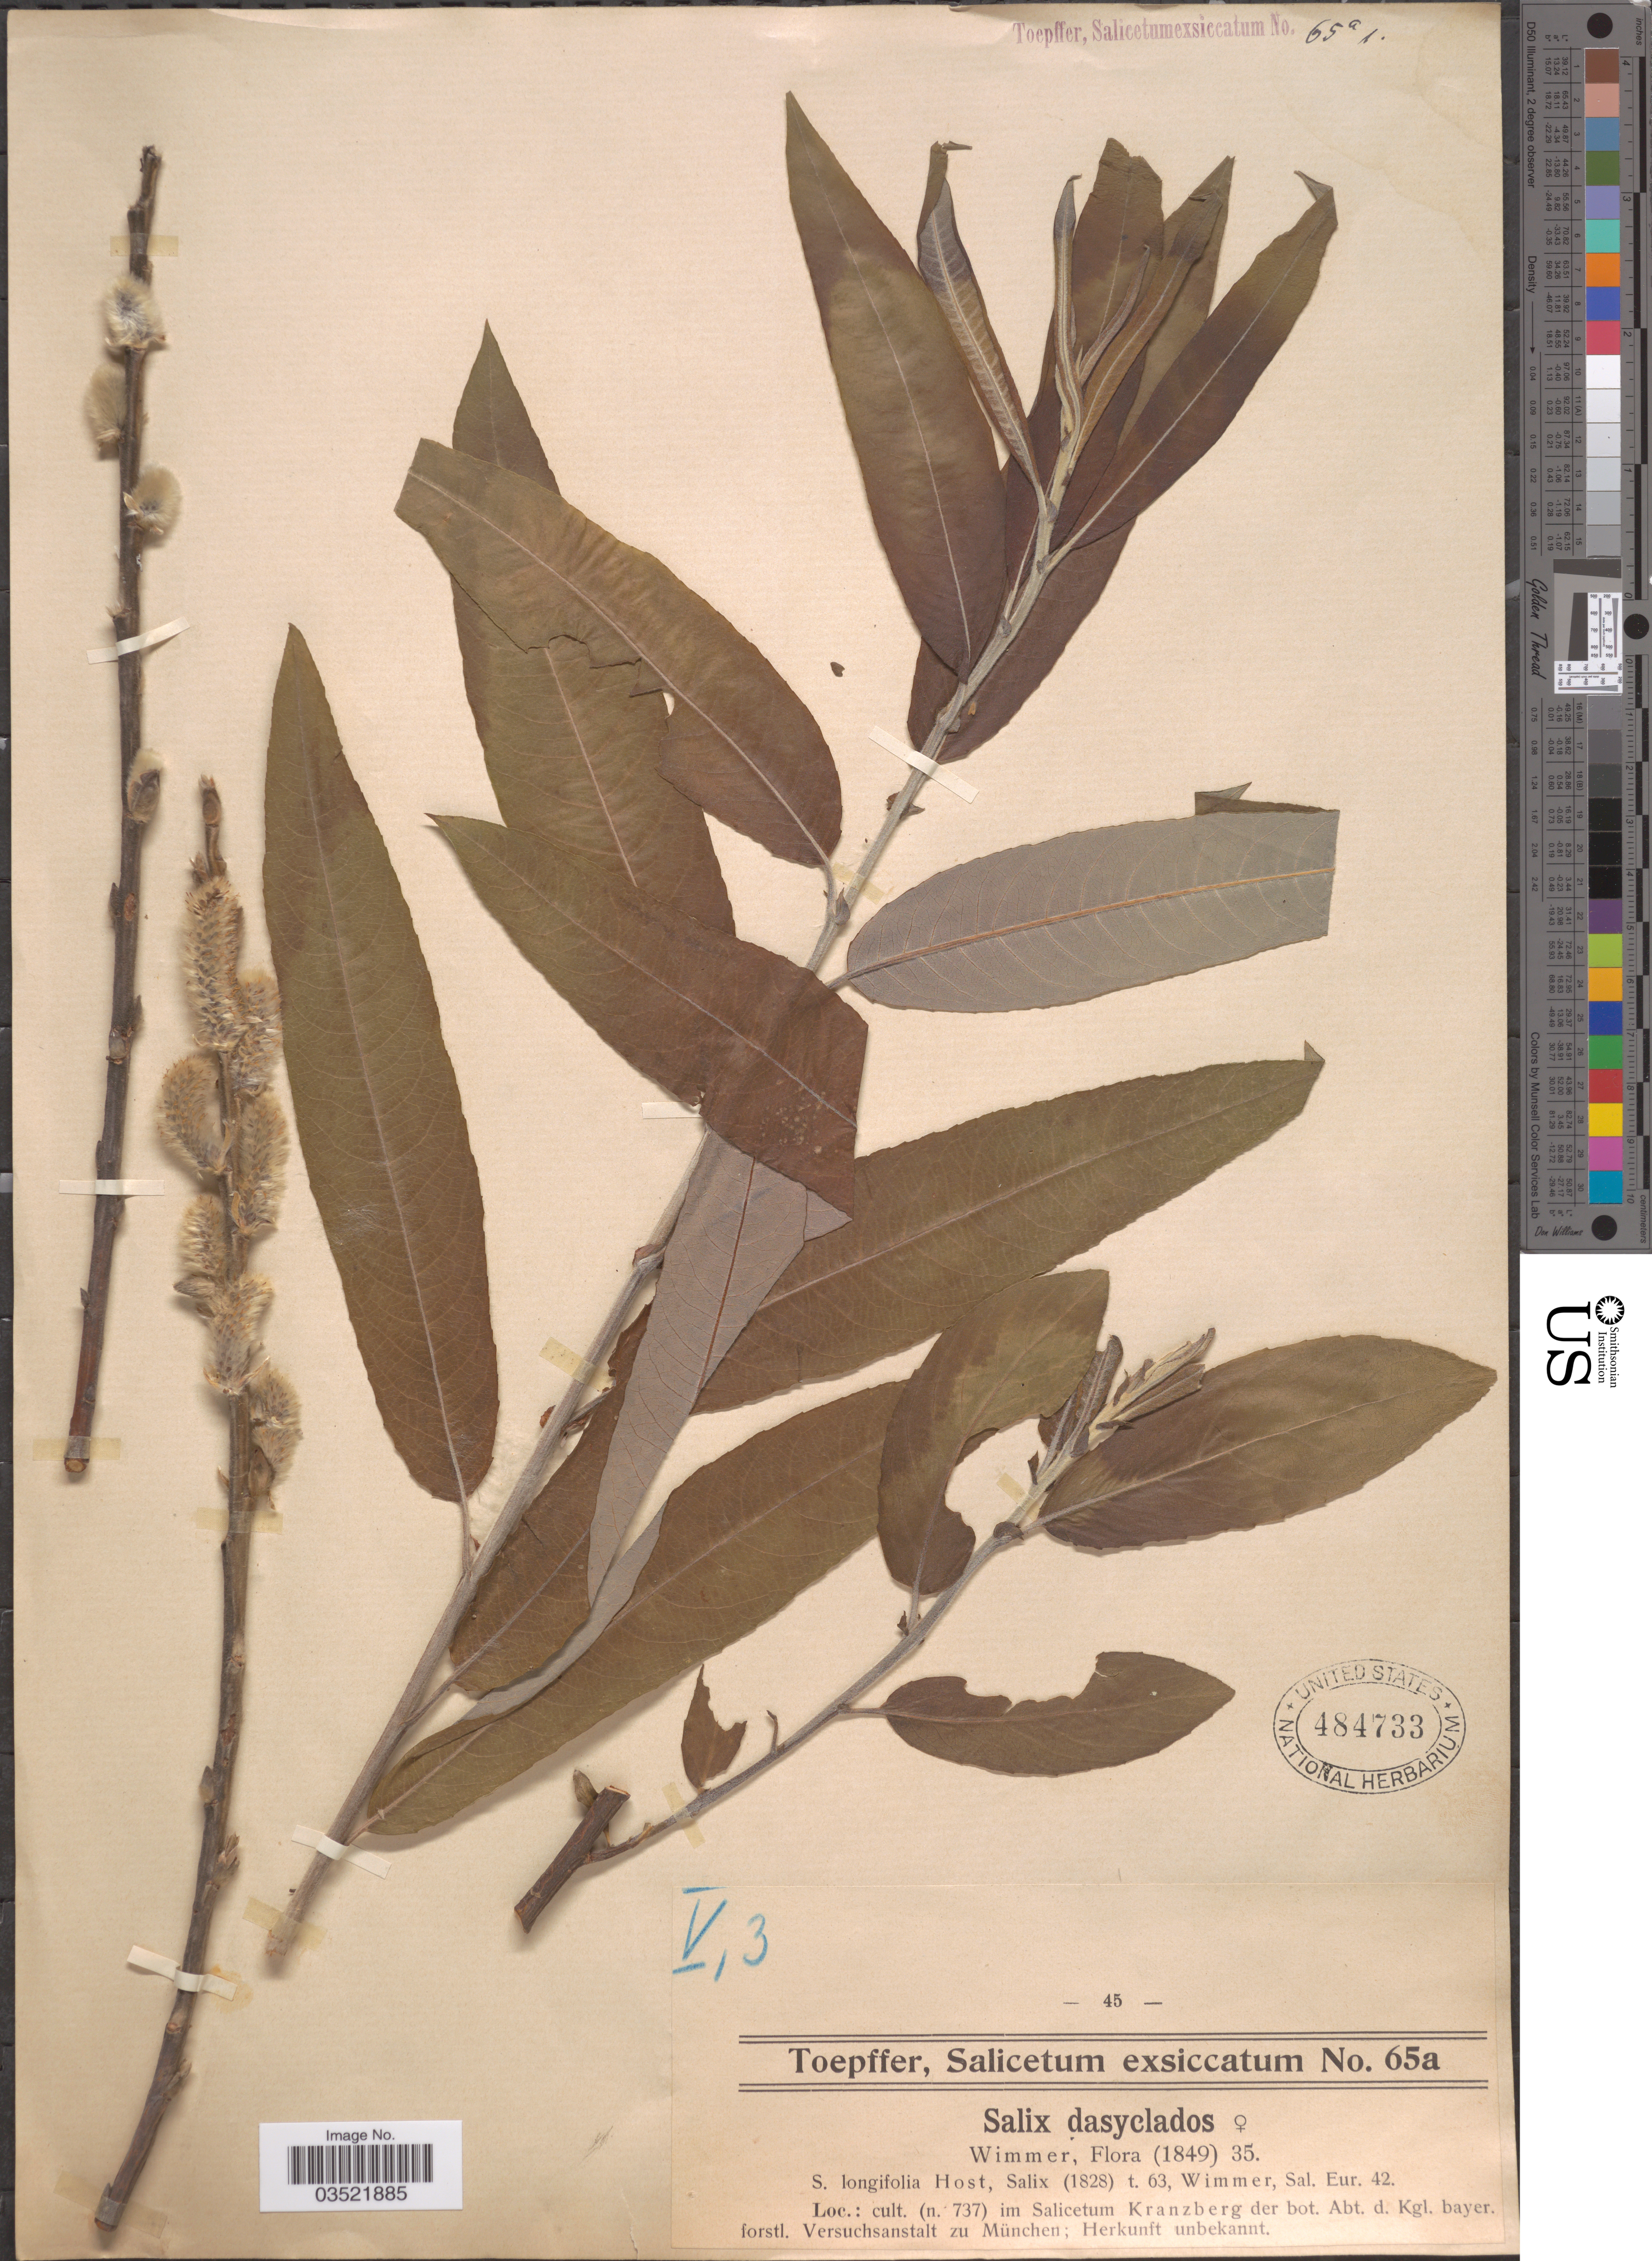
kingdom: Plantae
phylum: Tracheophyta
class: Magnoliopsida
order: Malpighiales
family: Salicaceae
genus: Salix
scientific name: Salix dasyclados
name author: Wimm.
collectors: A. Toepffer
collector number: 65a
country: Germany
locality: Cult. (n. 737) im Salicetum Kranzberg der bot. Abt. d. Kgl. bayer. forstl. Versuchsanstalt zu München; Herkunft unbekannt.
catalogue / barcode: US 484733